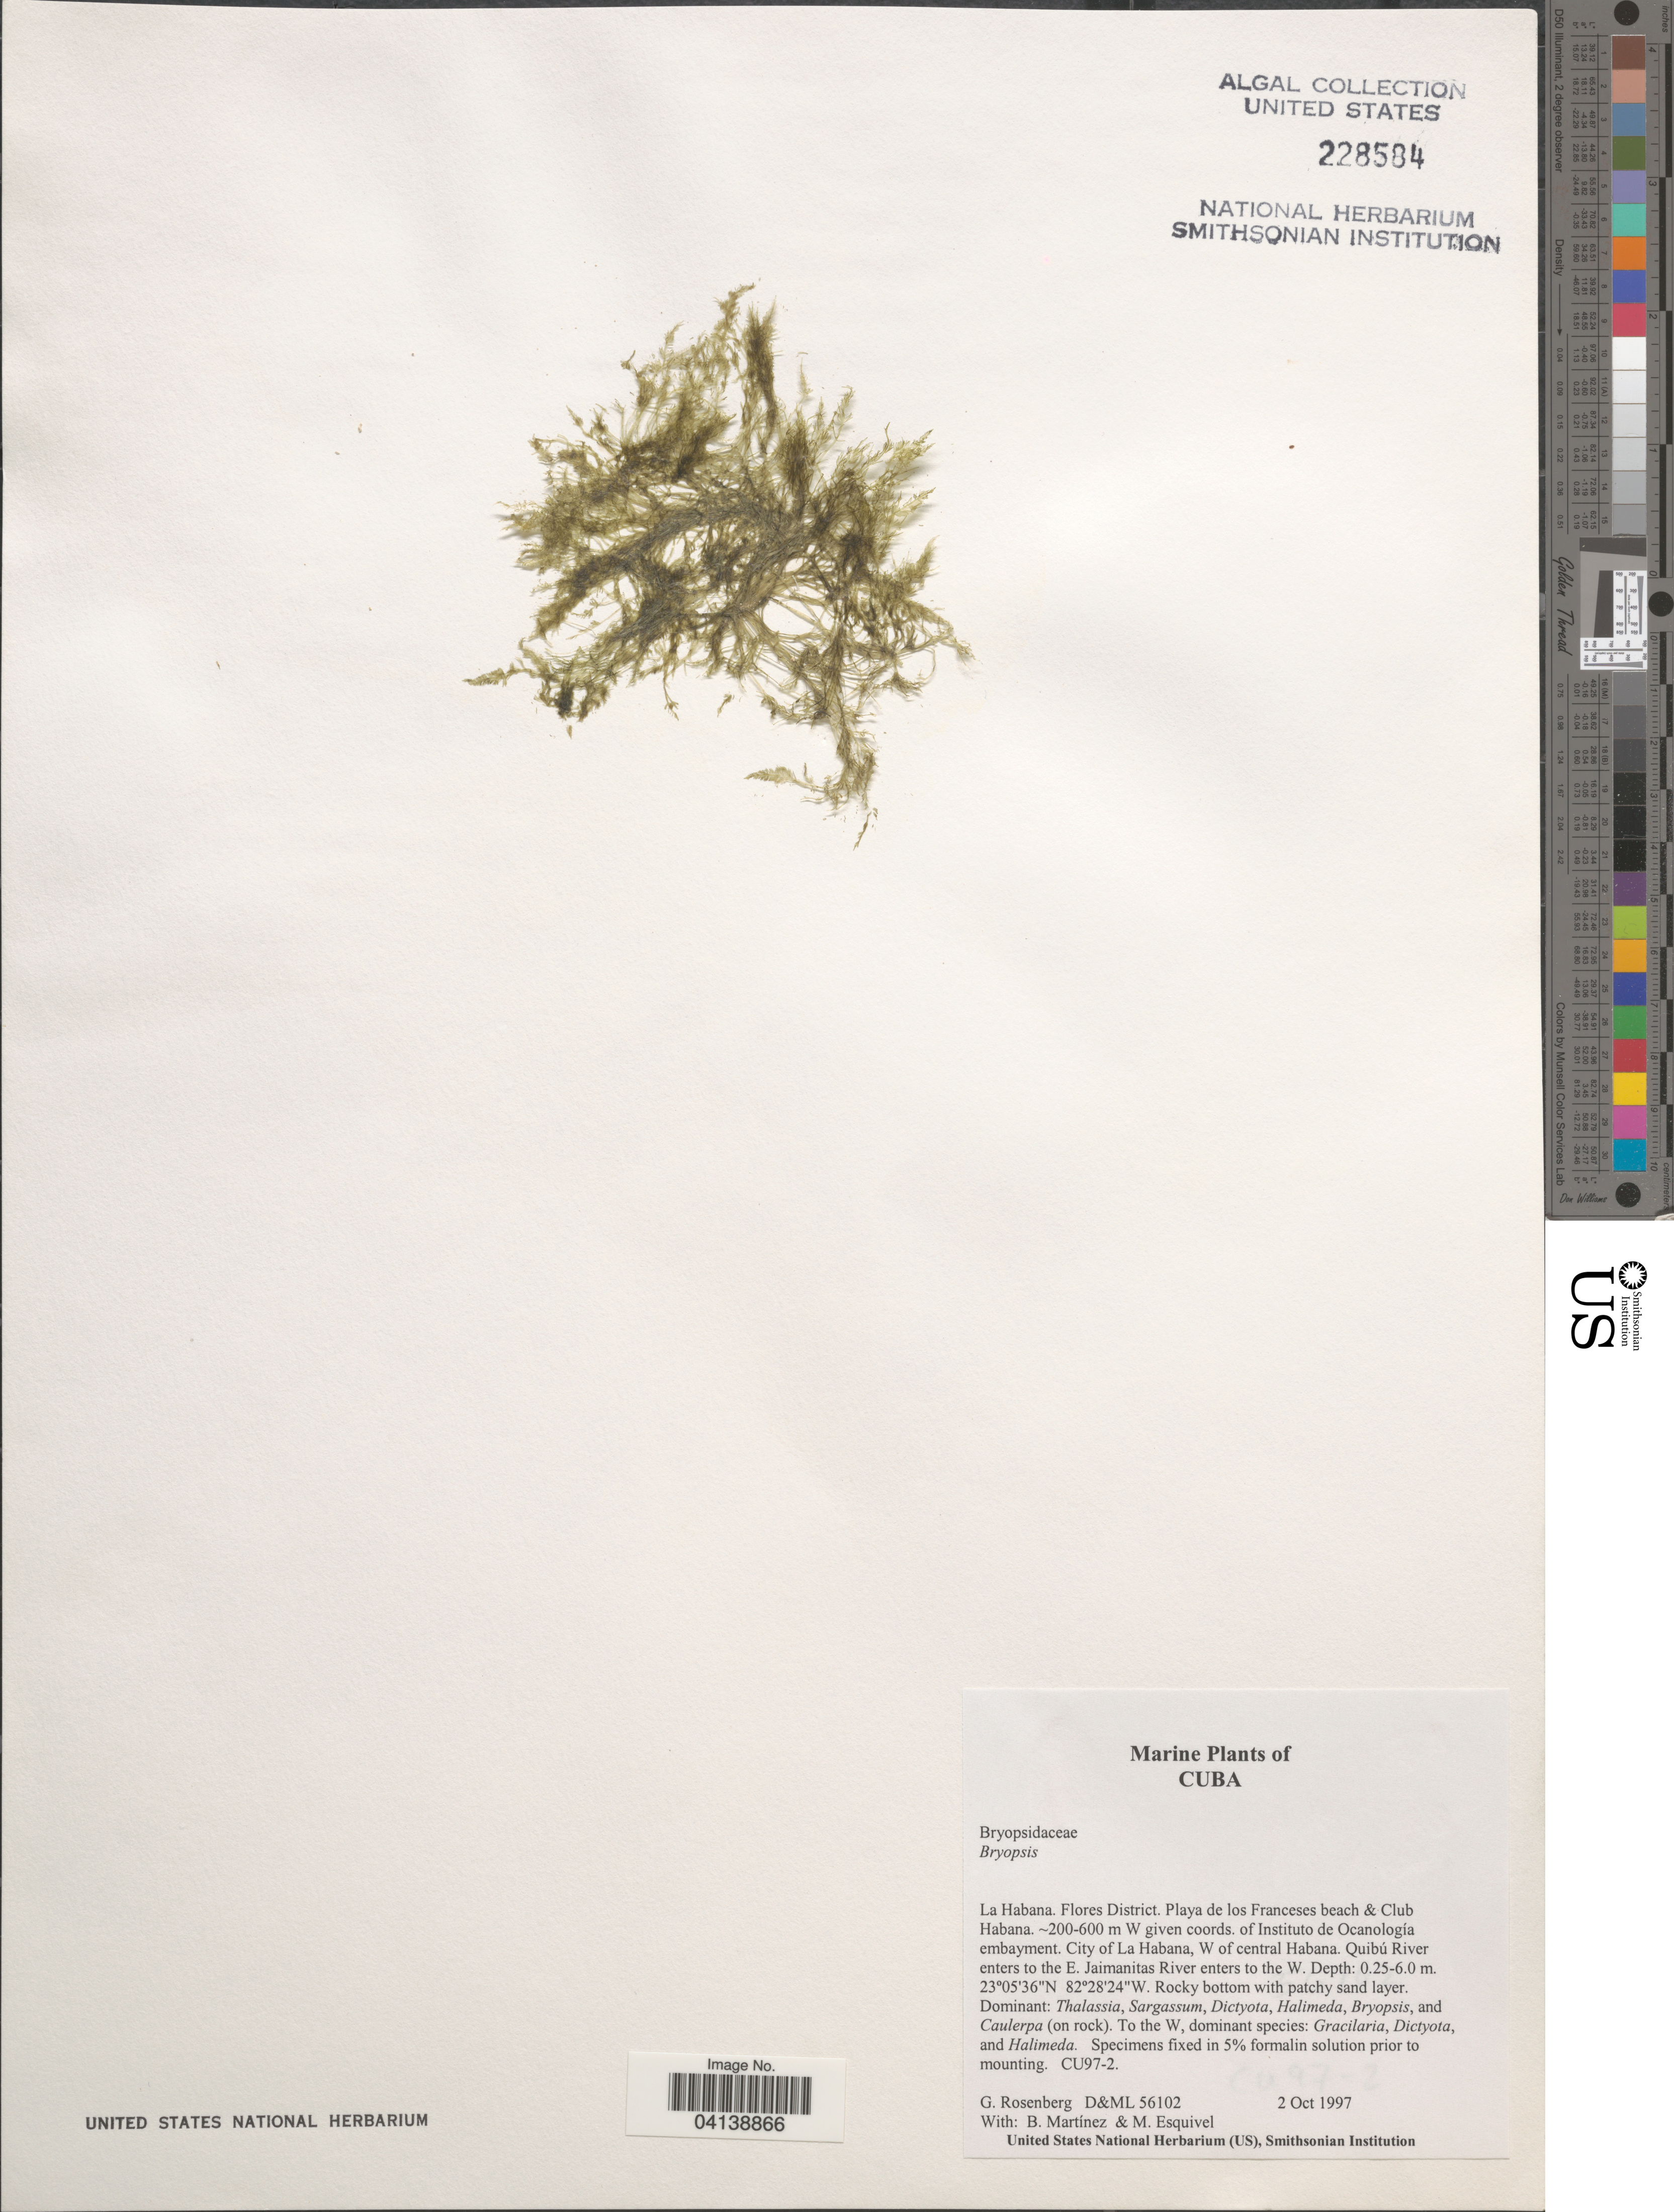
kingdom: Plantae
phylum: Chlorophyta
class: Ulvophyceae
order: Bryopsidales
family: Bryopsidaceae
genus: Bryopsis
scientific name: Bryopsis sp.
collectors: G. Rosenberg, B. Martinez & M. Esquivel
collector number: D&ML56102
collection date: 1997-10-02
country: Cuba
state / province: La Habana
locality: Flores District. Playa de los Franceses beach & Club Habana. W given coords. of Instituto de Oceanología embayment. City of La Habana, W of central Havana. Quibú River enters to the E. Jaimanitas River enters to the W.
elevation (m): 200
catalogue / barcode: US 228584